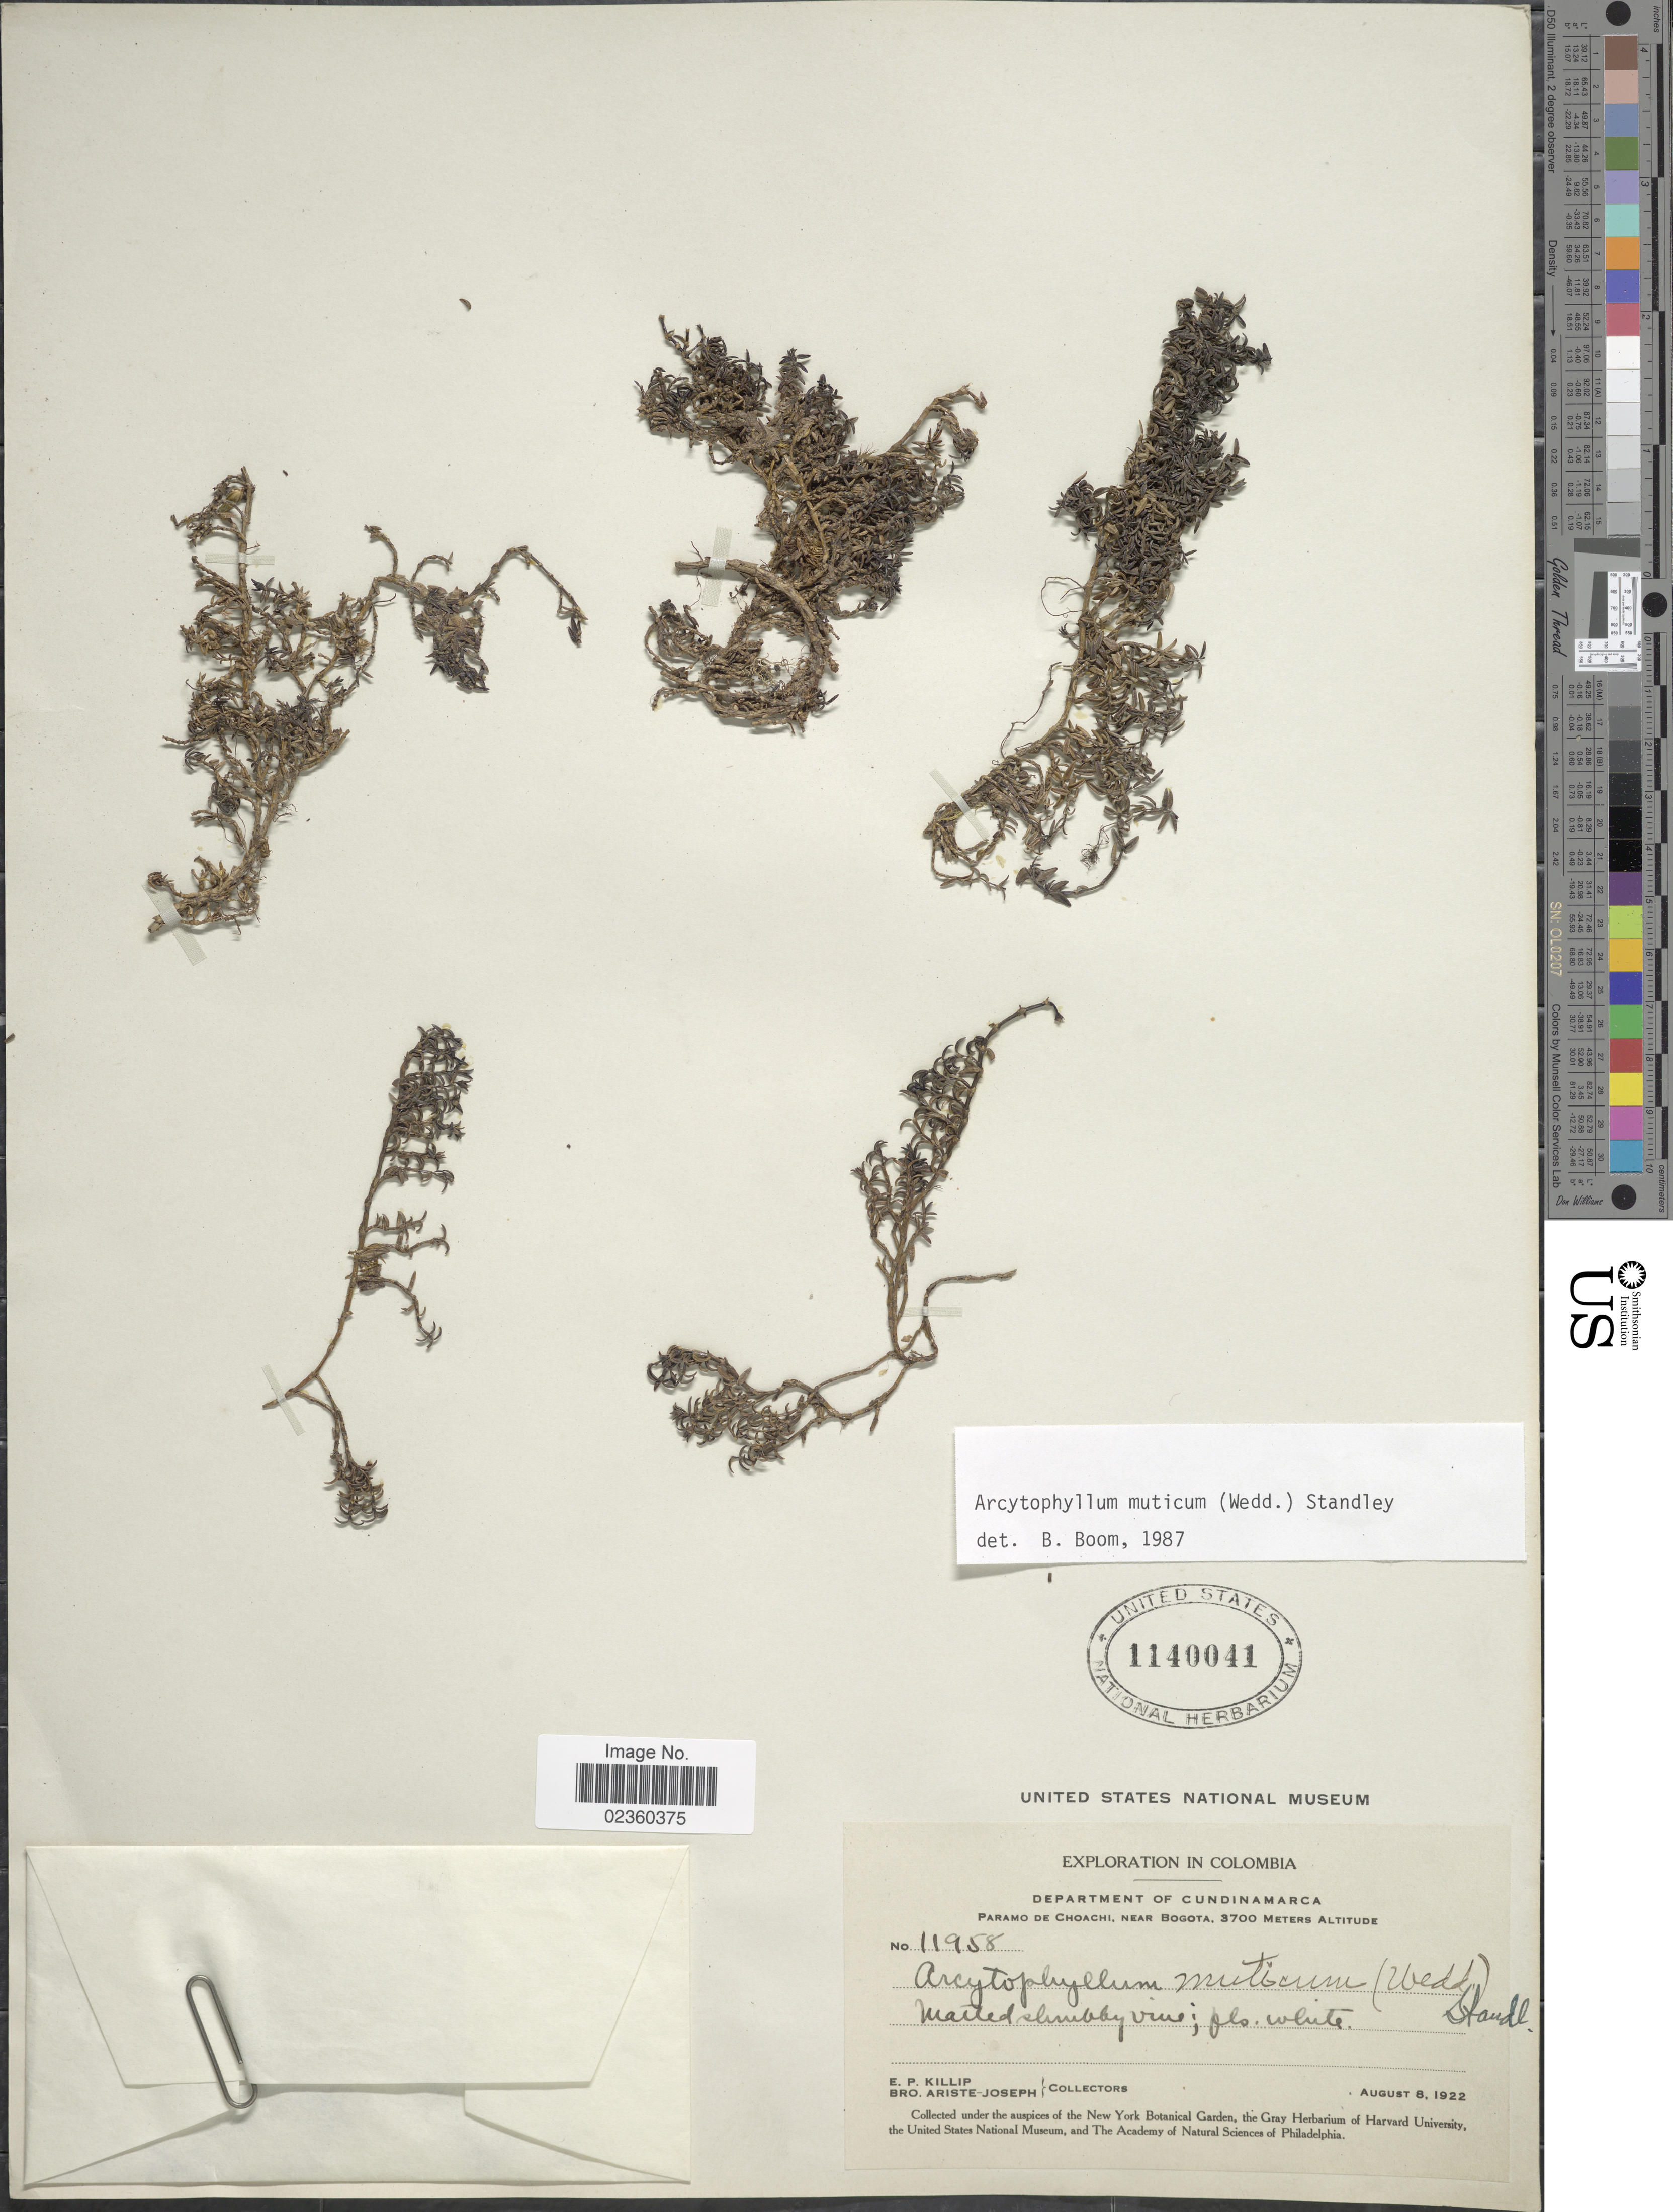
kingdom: Plantae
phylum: Tracheophyta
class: Magnoliopsida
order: Gentianales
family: Rubiaceae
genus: Arcytophyllum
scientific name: Arcytophyllum muticum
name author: (Wedd.) Standl.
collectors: E. P. Killip & Bro. Ariste-Joseph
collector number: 11958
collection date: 1922-08-08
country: Colombia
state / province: Cundinamarca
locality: Departament of Cundinamarca, Paramo de Choachi, near Bogota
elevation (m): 3700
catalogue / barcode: US 1140041